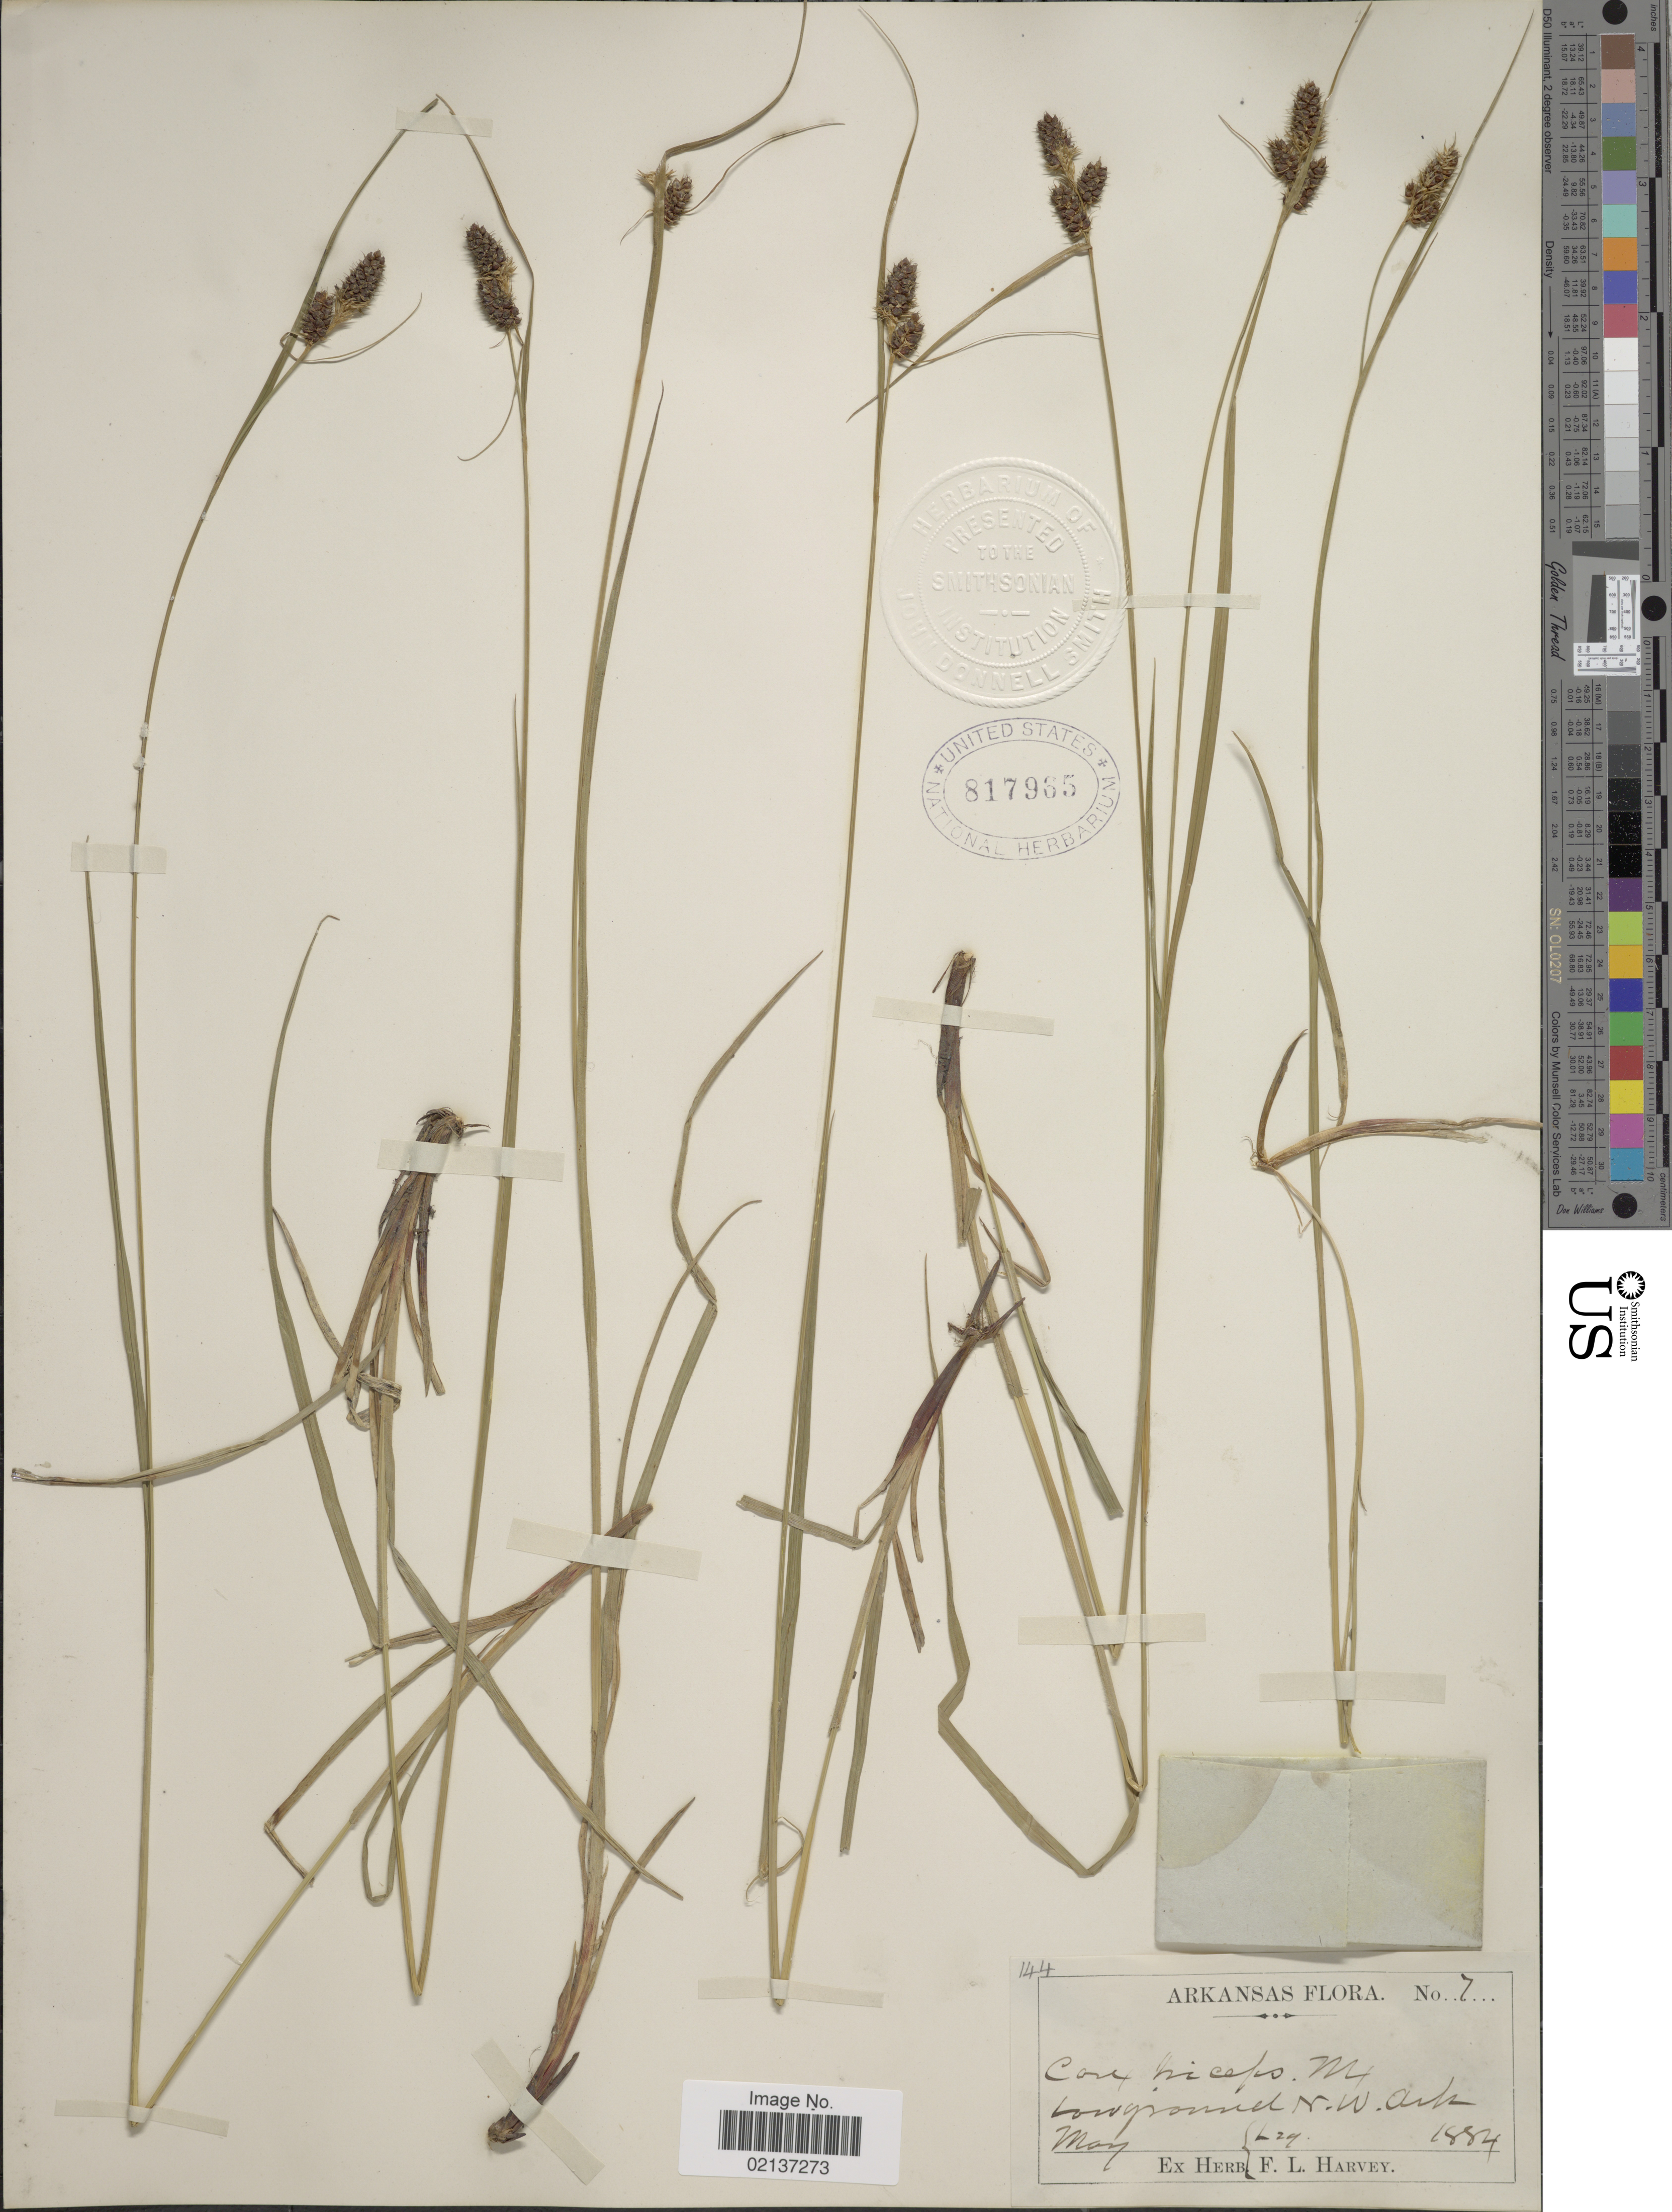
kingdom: Plantae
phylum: Tracheophyta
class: Liliopsida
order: Poales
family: Cyperaceae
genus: Carex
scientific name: Carex hirsutella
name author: Mack.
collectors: F. L. Harvey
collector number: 7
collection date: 1884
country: United States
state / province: Arkansas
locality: Low ground N.W. Ark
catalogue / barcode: US 817965